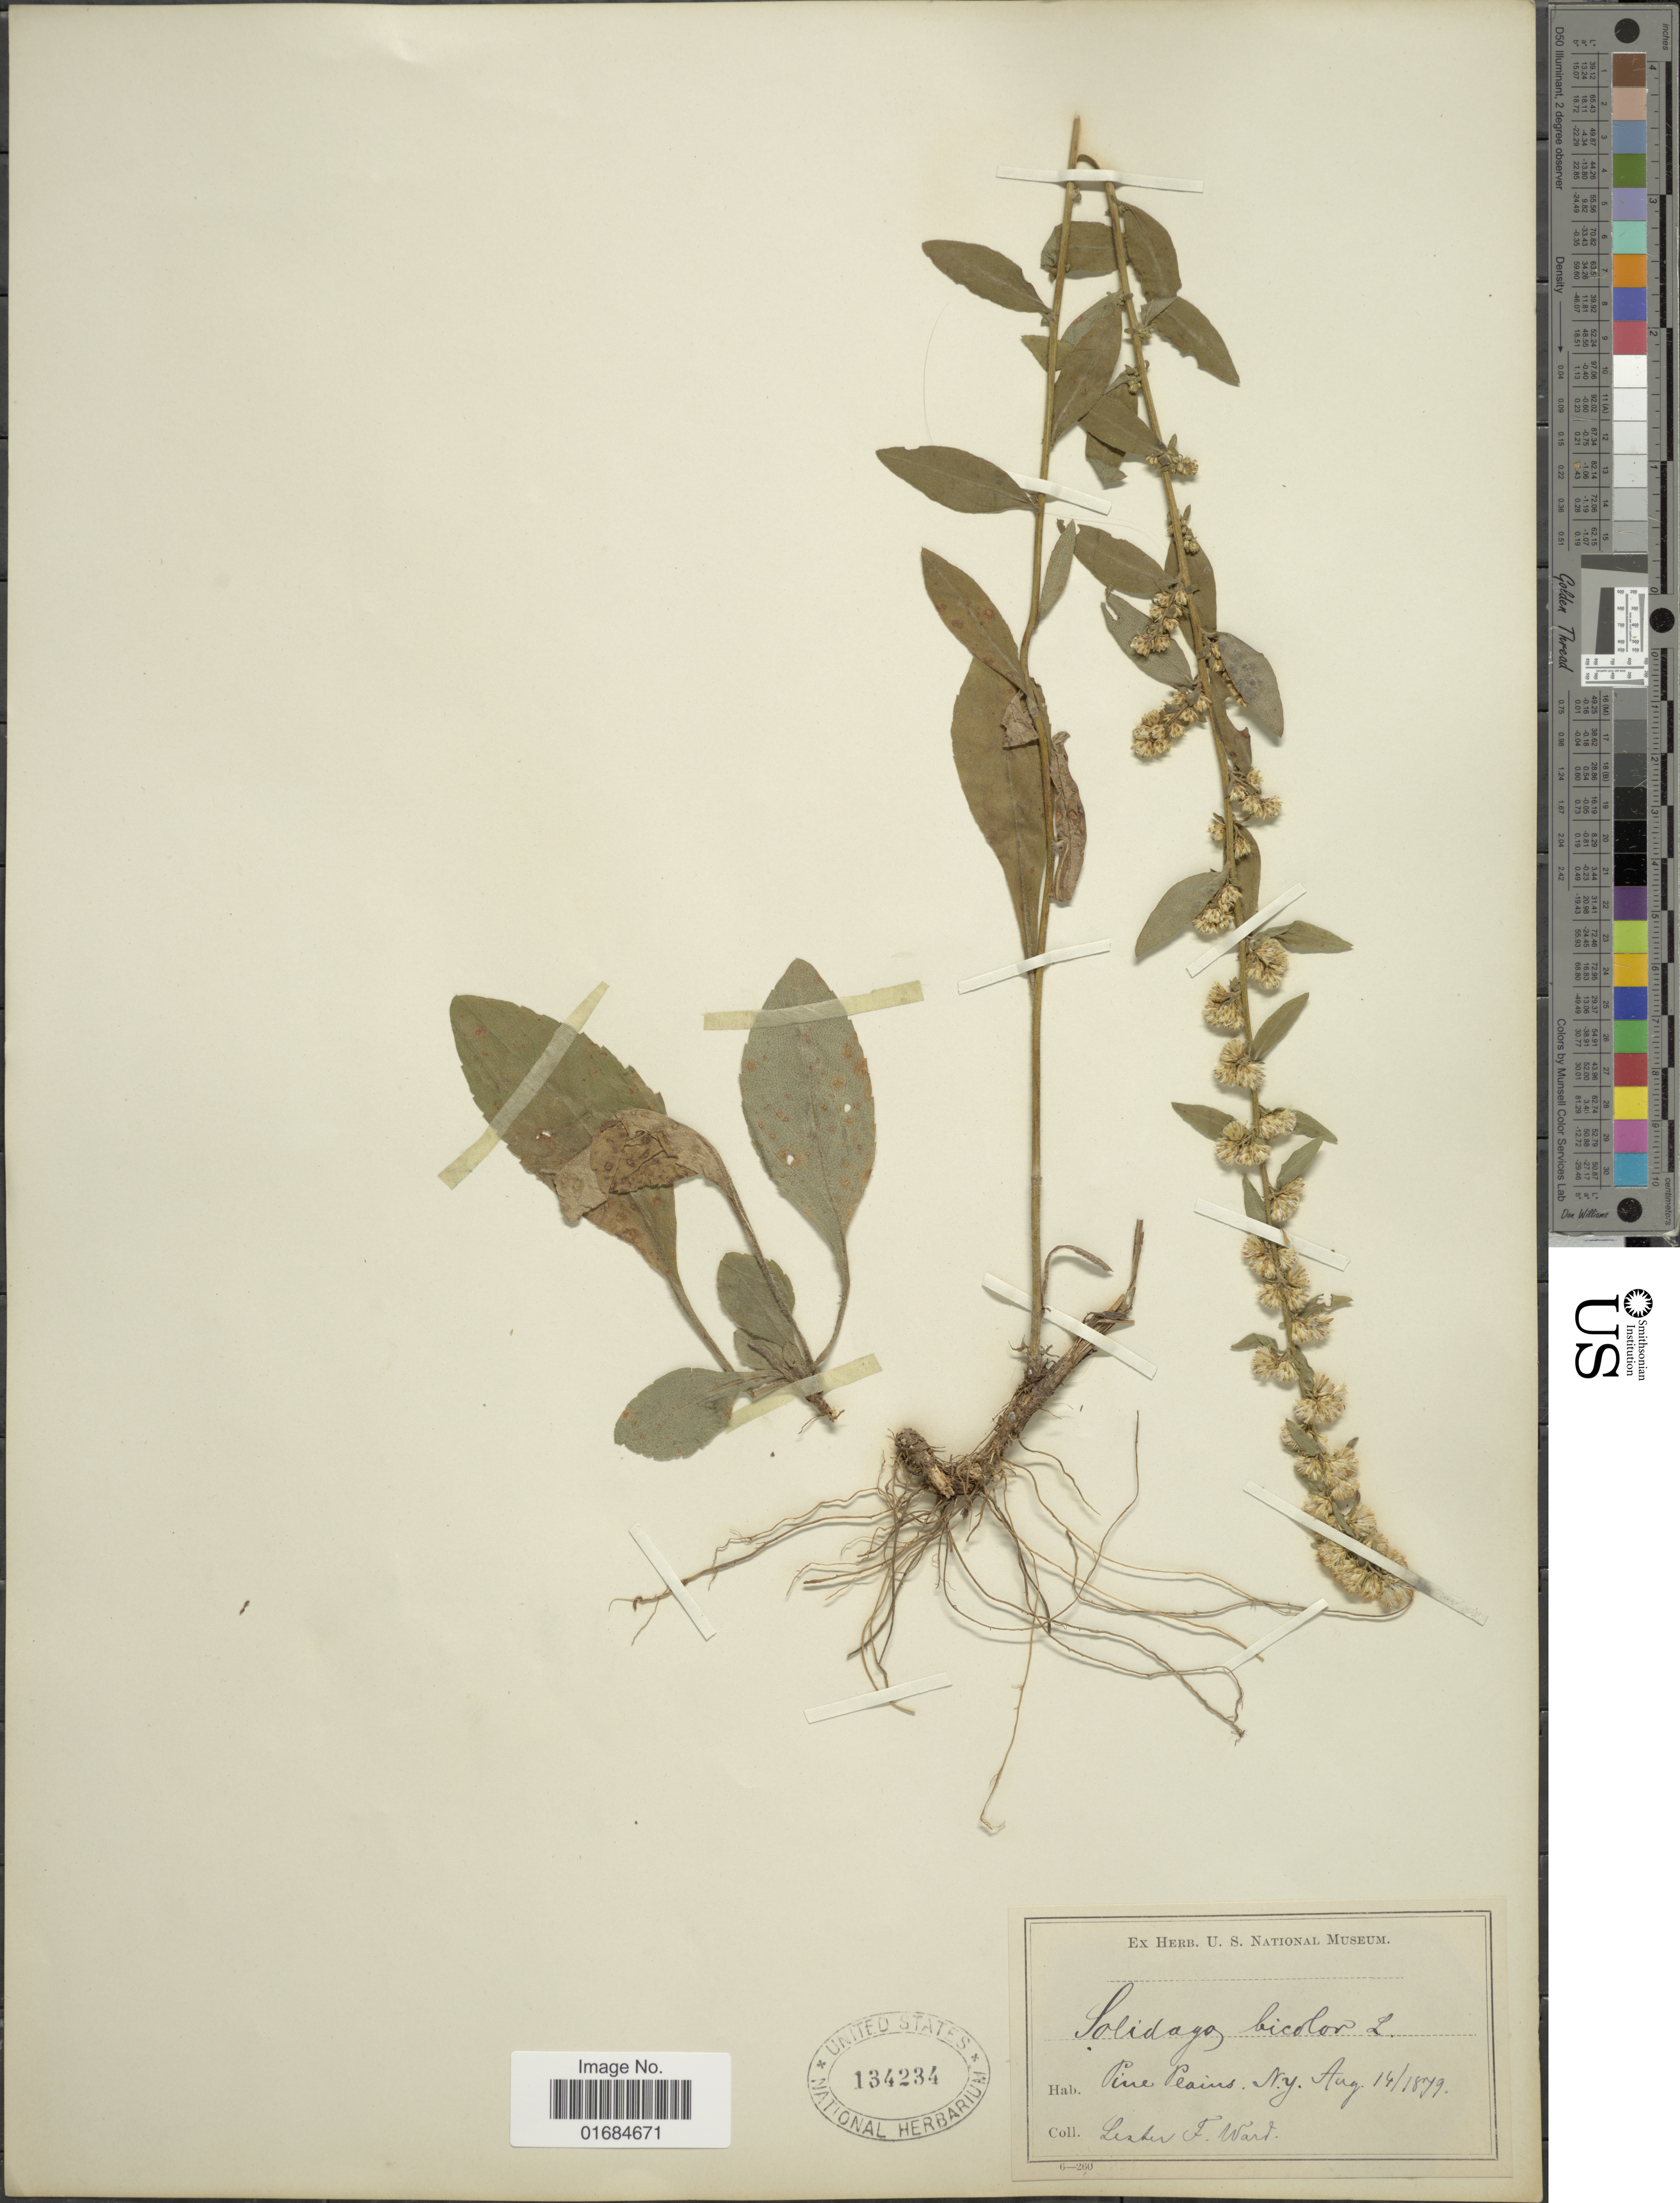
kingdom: Plantae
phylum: Tracheophyta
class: Magnoliopsida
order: Asterales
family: Asteraceae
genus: Solidago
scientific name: Solidago bicolor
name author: L.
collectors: L. F. Ward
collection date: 1879-08-14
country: United States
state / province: New York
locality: Pine Plains, N.Y.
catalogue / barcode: US 134234